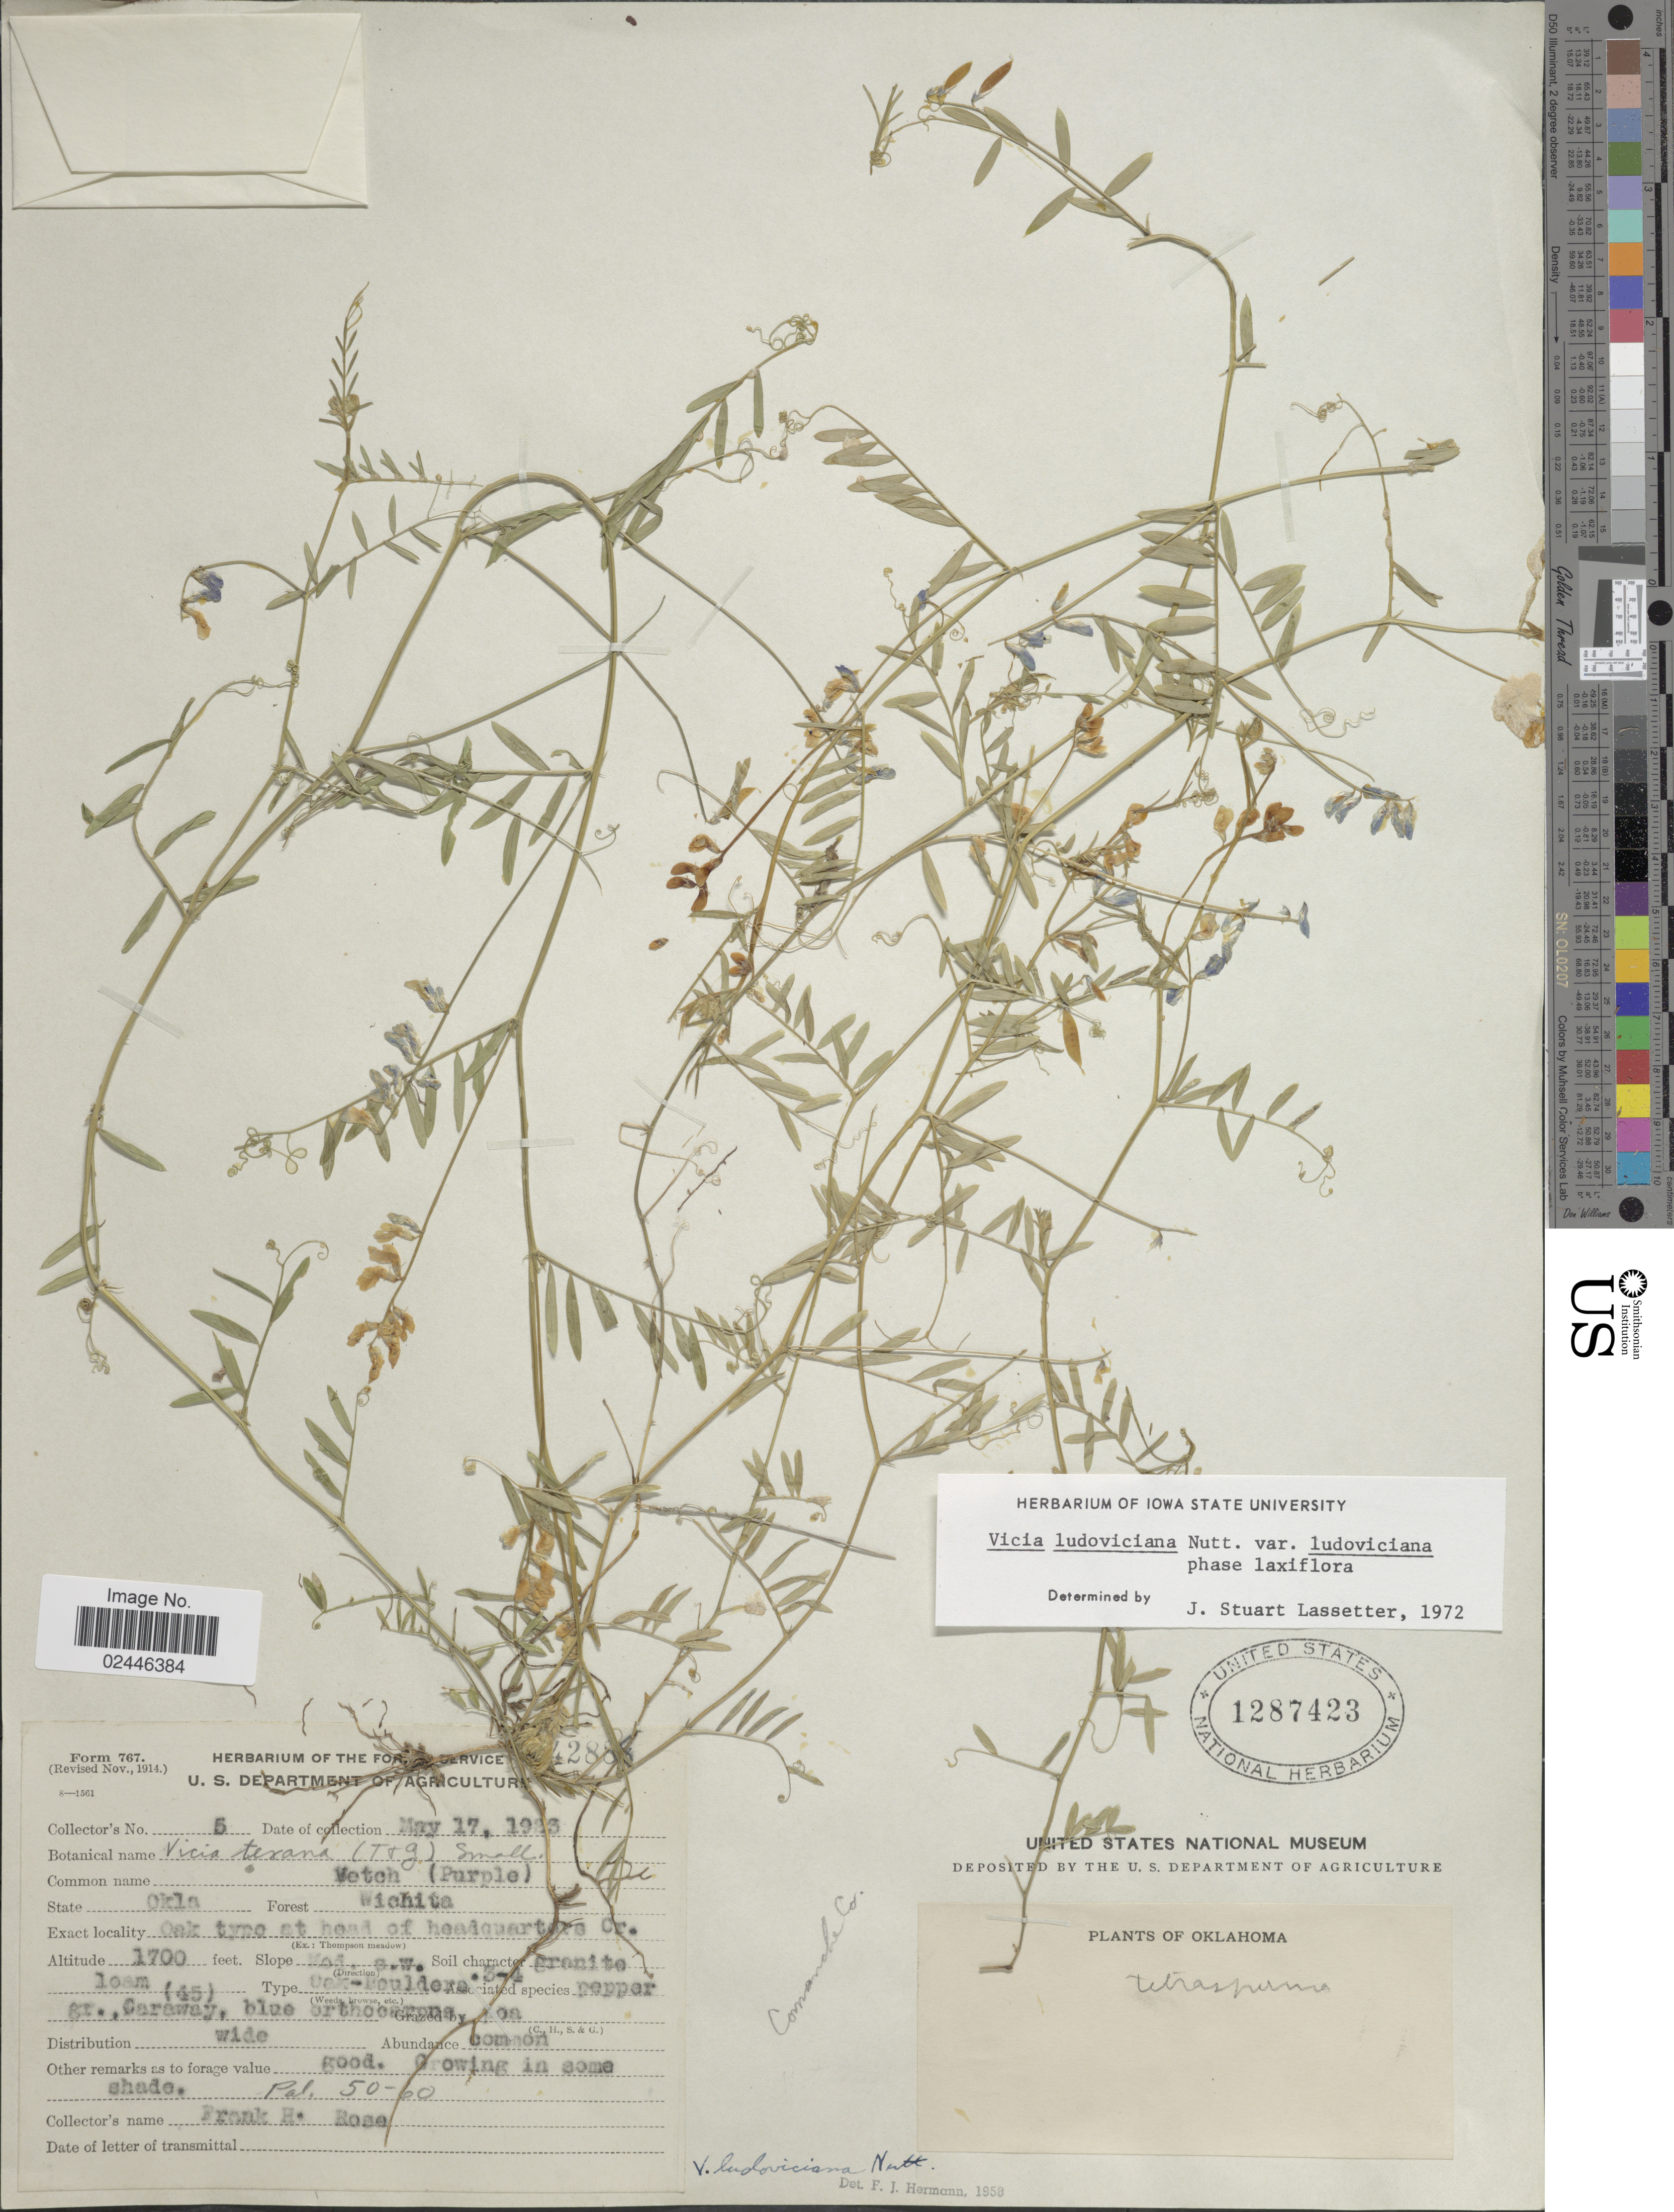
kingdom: Plantae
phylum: Tracheophyta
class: Magnoliopsida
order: Fabales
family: Fabaceae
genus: Vicia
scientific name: Vicia ludoviciana var. ludoviciana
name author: Nutt. ex Torr. & A. Gray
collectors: F. H. Rose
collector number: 5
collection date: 1923-05-17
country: United States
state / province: Oklahoma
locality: Forest Wichita, Oak type at head of headquarters Cr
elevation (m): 518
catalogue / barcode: US 1287423